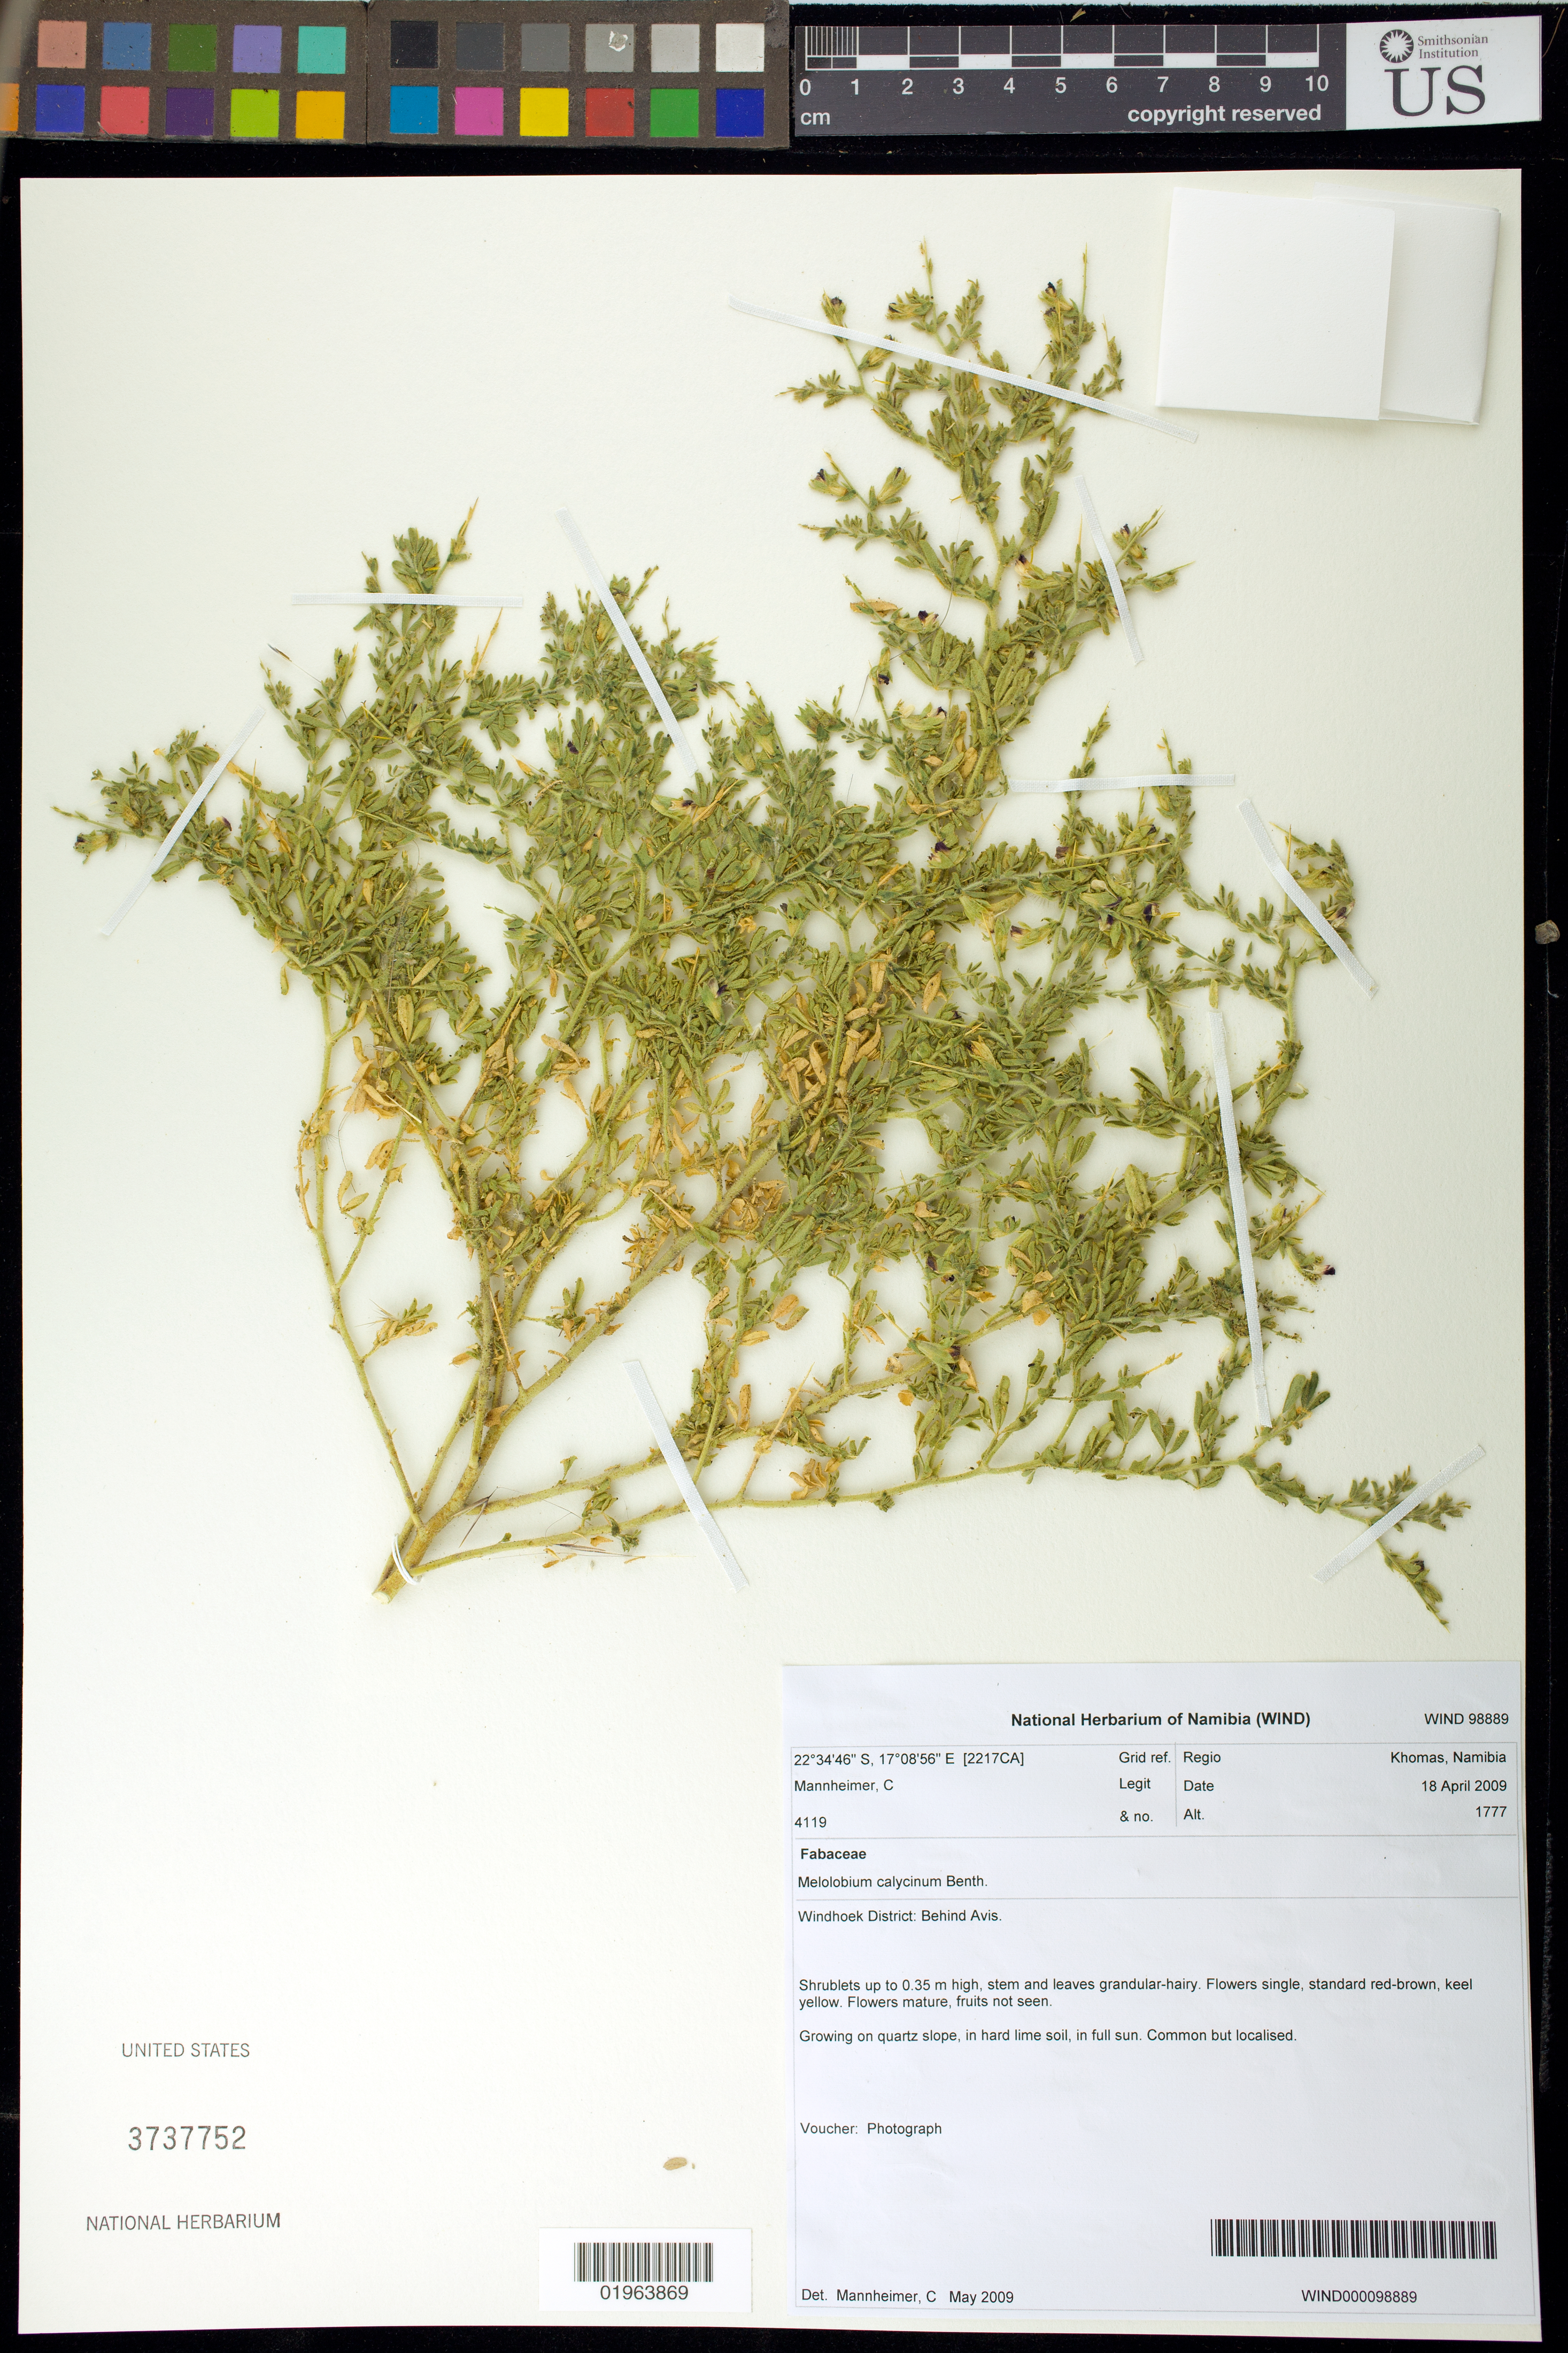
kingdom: Plantae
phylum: Tracheophyta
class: Magnoliopsida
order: Fabales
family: Fabaceae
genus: Melolobium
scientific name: Melolobium calycinum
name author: Benth.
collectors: C. A. Mannheimer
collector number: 4119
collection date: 2009-04-18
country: Namibia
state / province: Khomas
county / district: Windhoek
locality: Behind Avis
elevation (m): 1777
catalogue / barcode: US 3737752